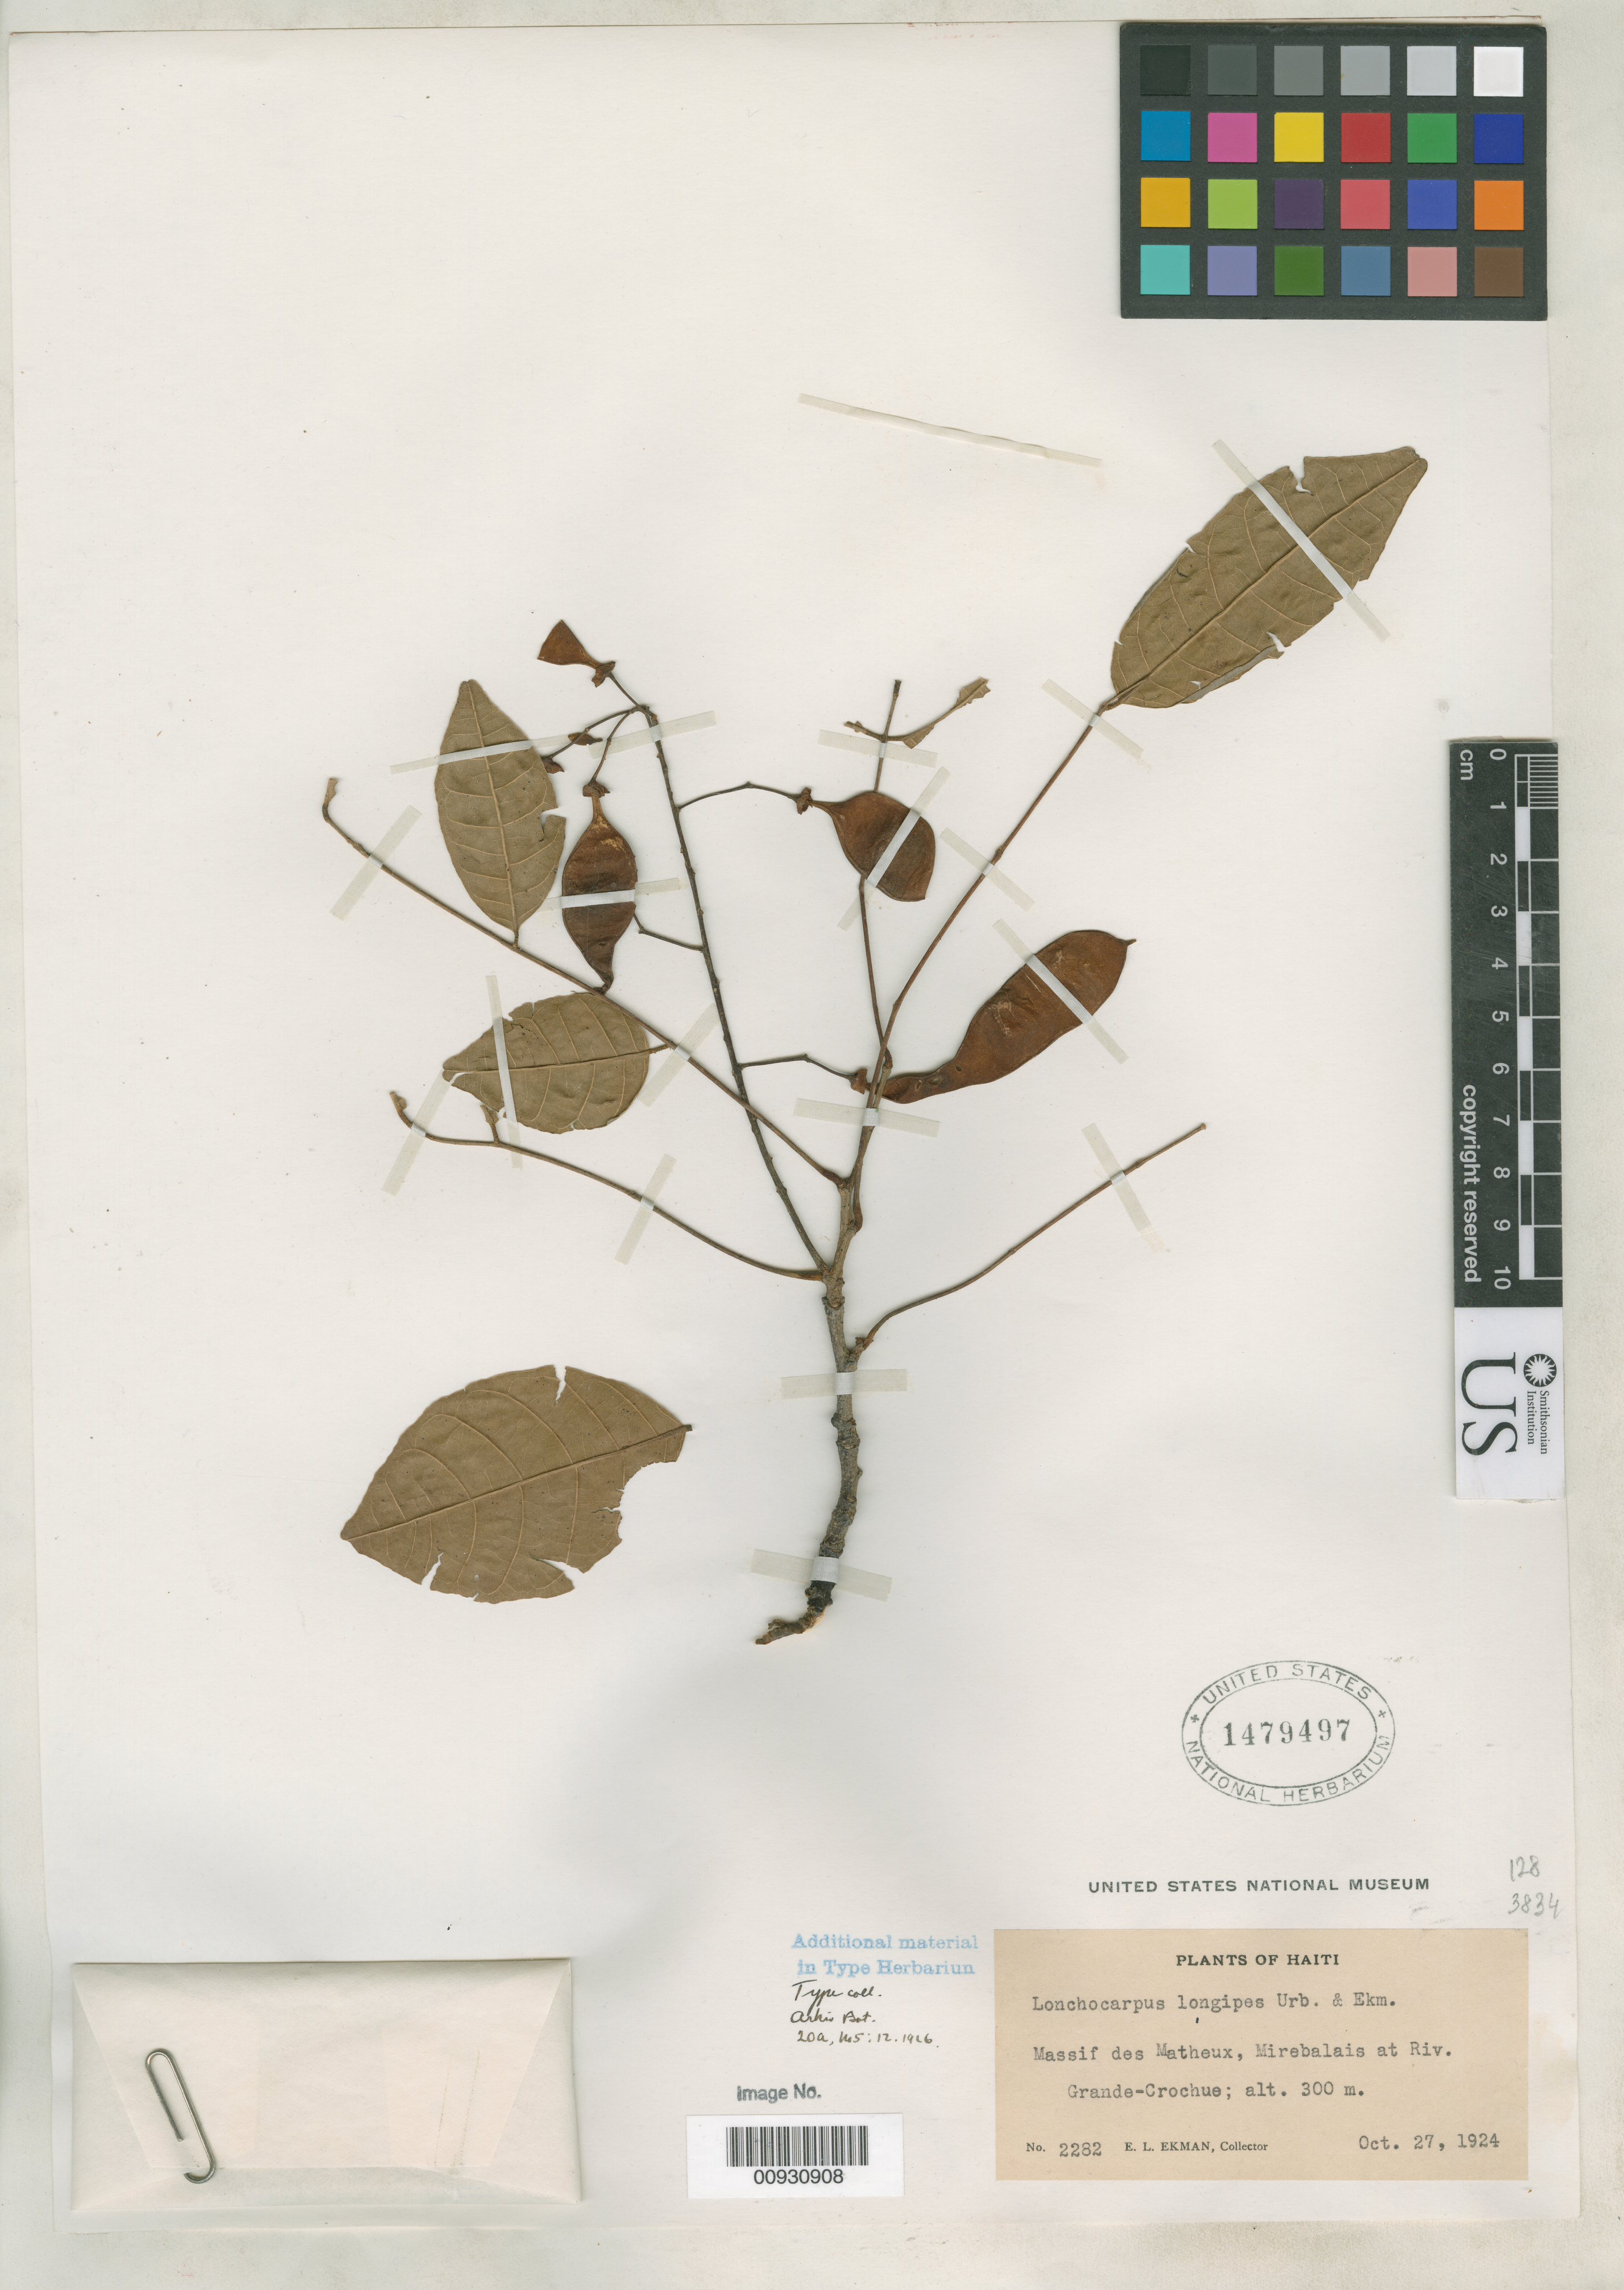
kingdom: Plantae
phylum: Tracheophyta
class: Magnoliopsida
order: Fabales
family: Fabaceae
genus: Lonchocarpus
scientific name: Lonchocarpus longipes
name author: Urb. & Ekman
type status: Isotype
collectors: E. L. Ekman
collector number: H 2282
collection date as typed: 27 Oct 1924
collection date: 1924-10-27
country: Haiti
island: Hispaniola Island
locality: Massif des Matheux, Mirebalais at Riviere Grande-Crochue.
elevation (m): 300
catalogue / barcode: US 1479497